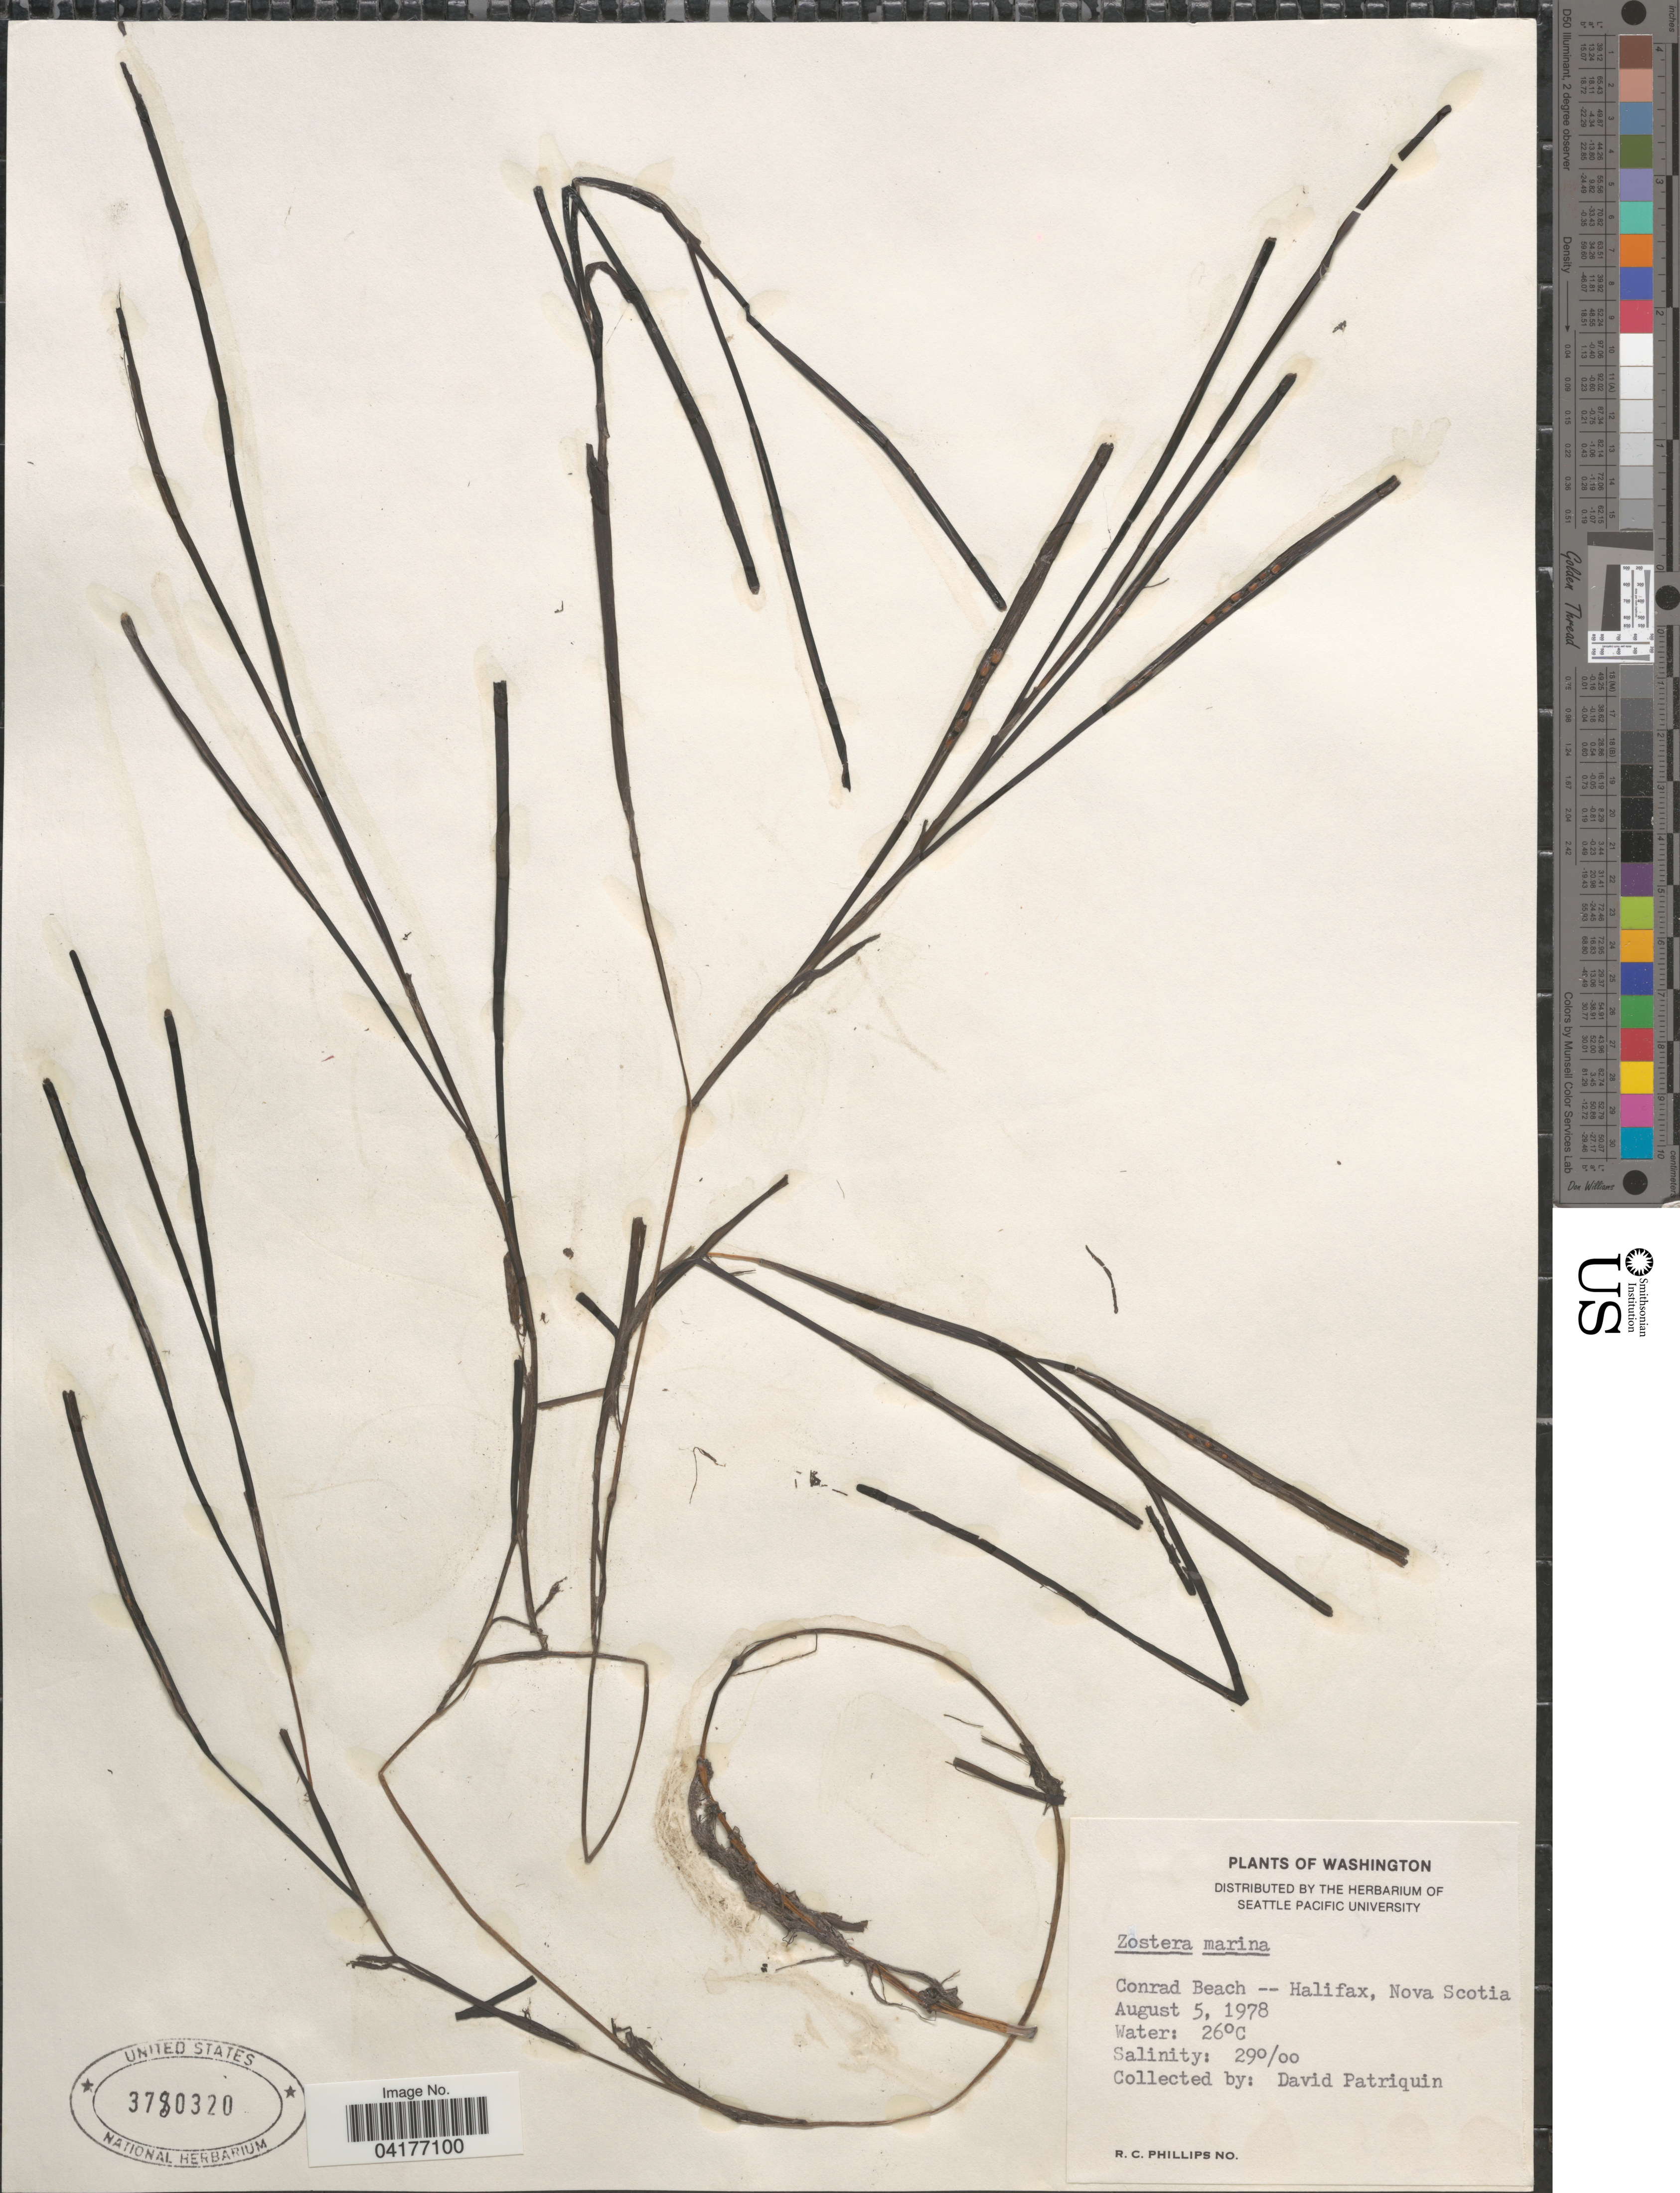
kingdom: Plantae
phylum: Tracheophyta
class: Liliopsida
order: Alismatales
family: Zosteraceae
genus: Zostera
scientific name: Zostera marina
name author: L.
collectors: D. Patriquin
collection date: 1978-08-05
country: Canada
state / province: Nova Scotia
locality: Conrad Beach -- Halifax.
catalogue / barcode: US 3780320